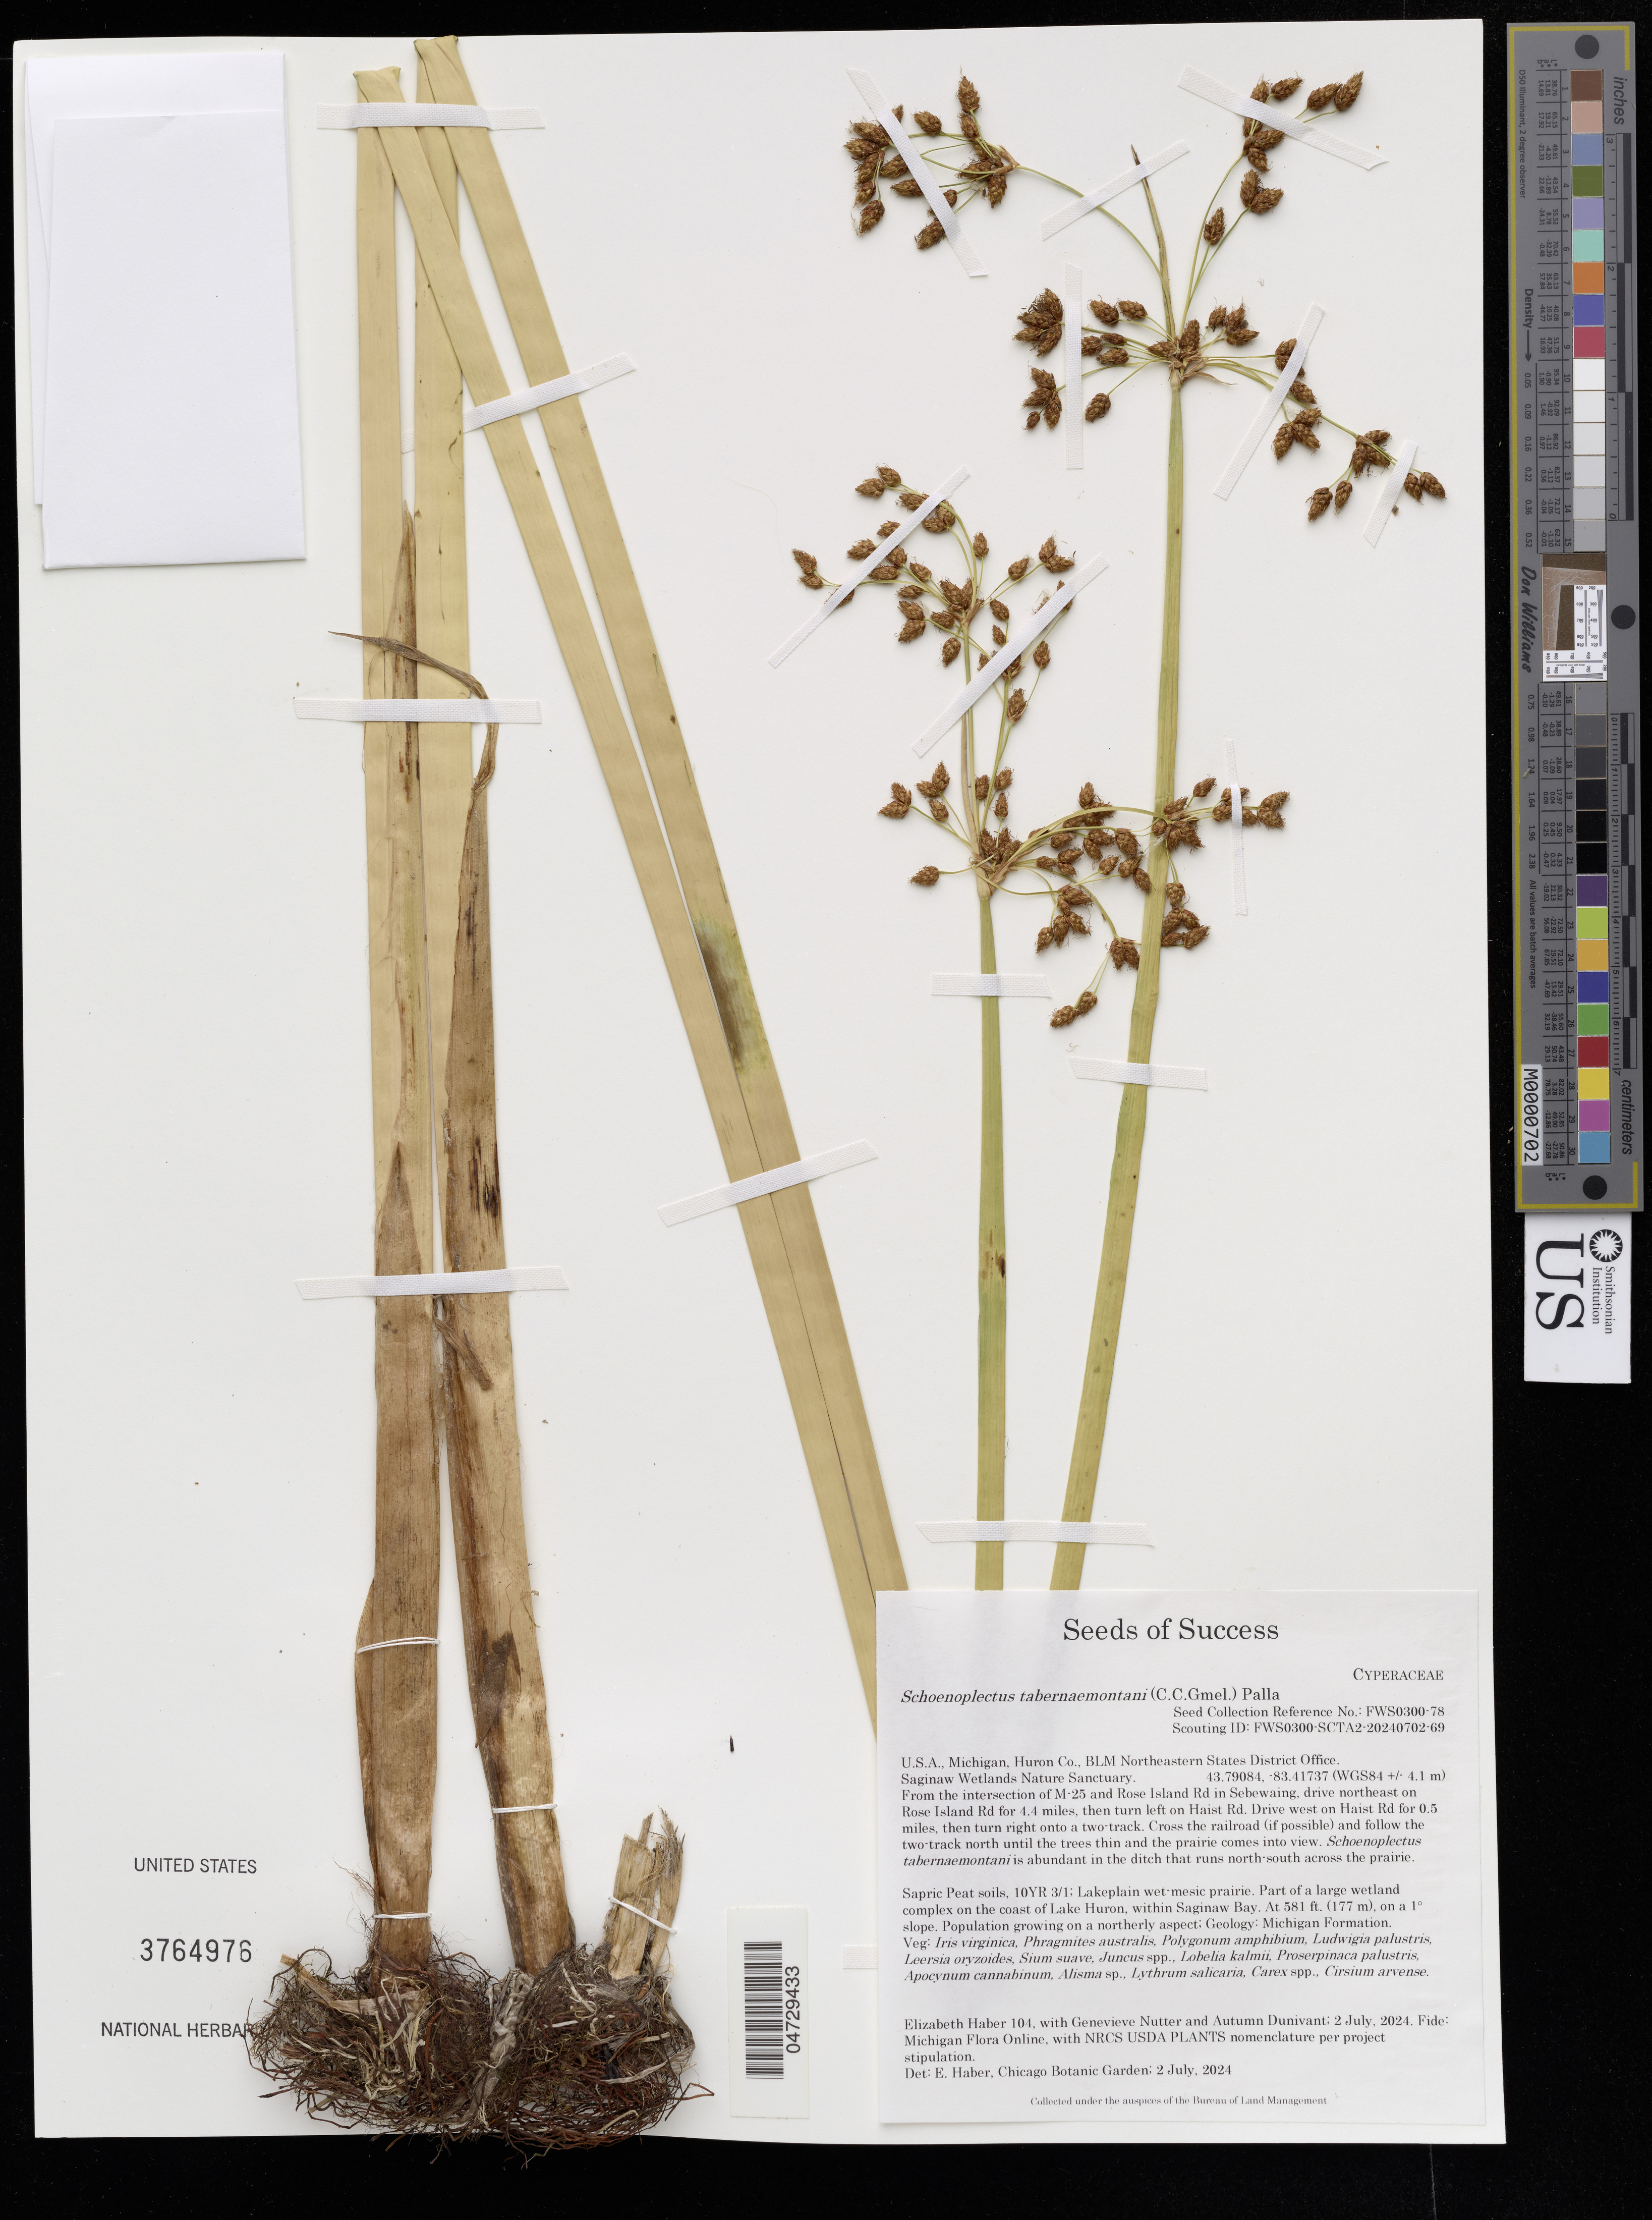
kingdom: Plantae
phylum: Tracheophyta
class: Liliopsida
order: Poales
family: Cyperaceae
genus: Schoenoplectus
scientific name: Schoenoplectus tabernaemontani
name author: (C.C. Gmel.) Palla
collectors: E. Haber, G. Nutter & A. Dunivant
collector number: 104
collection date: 2024-07-02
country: United States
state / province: Michigan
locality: Huron Co., BLM Northeastern States District Office. Saginaw Wetlands Nature Sanctuary.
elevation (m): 177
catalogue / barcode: US 3764976